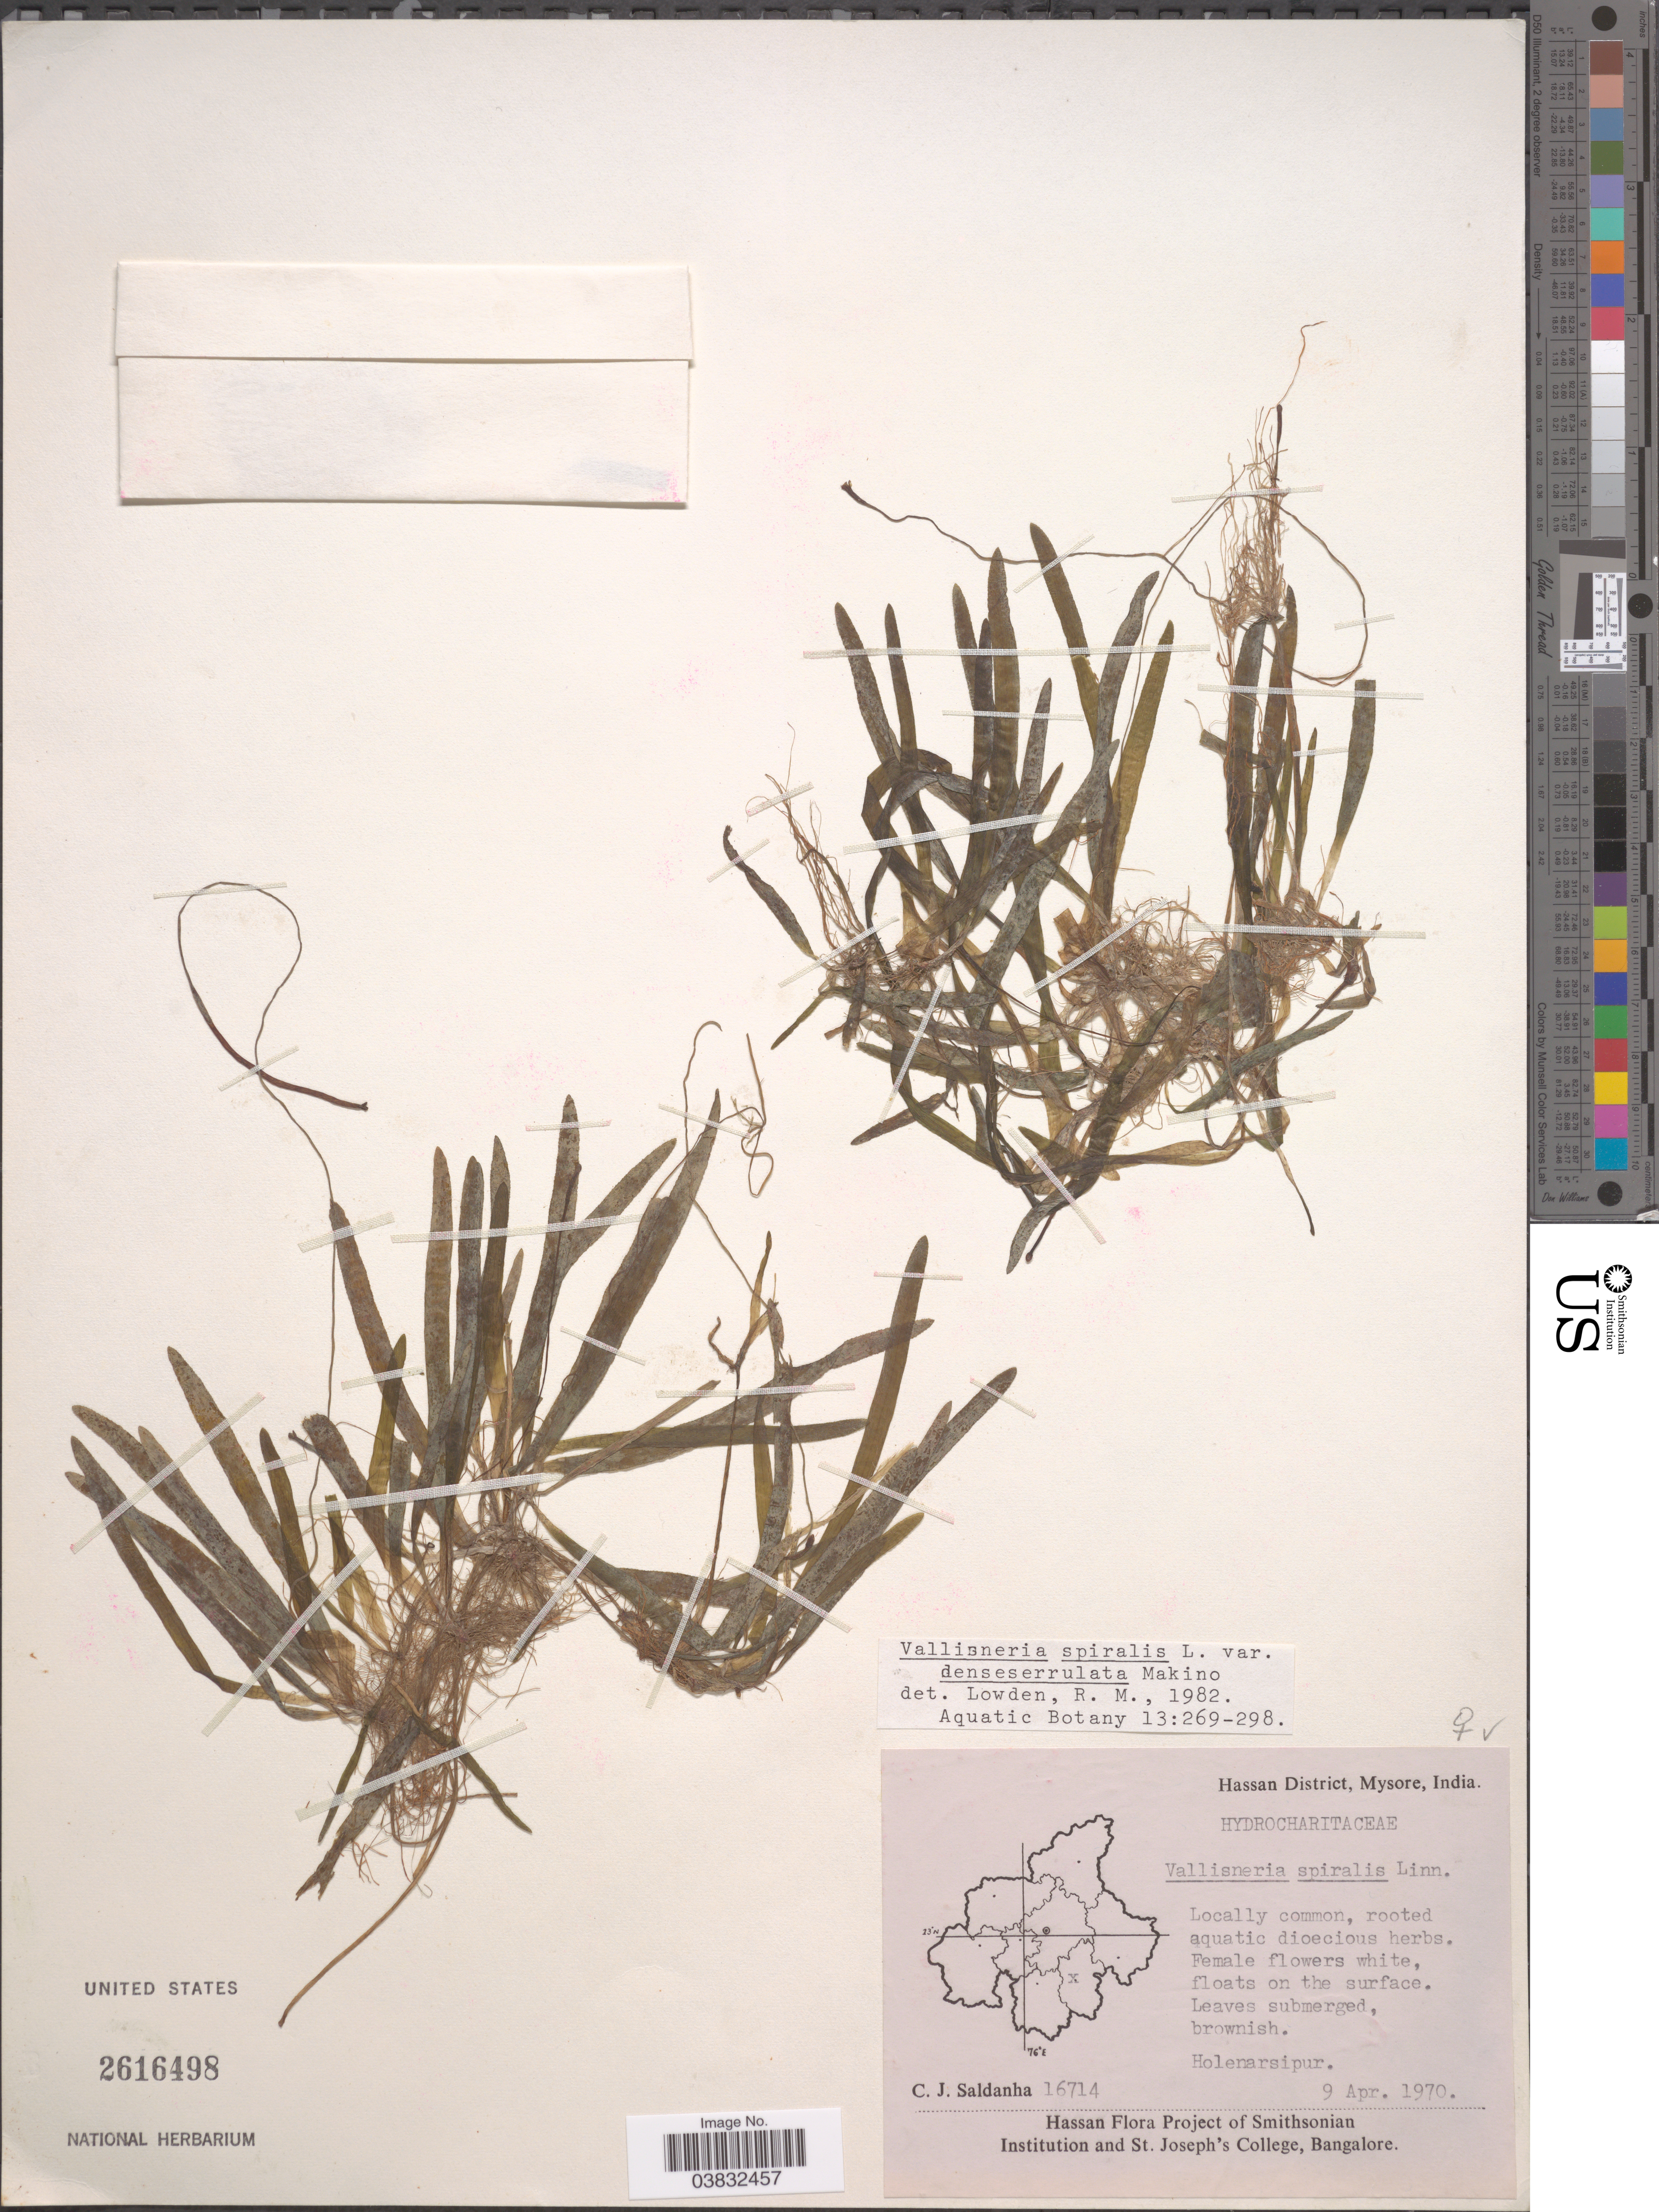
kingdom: Plantae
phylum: Tracheophyta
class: Liliopsida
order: Alismatales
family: Hydrocharitaceae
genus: Vallisneria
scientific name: Vallisneria spiralis var. denseserrulata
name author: Makino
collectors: C. J. Saldanha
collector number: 16714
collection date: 1970-04-09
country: India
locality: Hassan District, Mysore. Holenarsipur.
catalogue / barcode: US 2616498